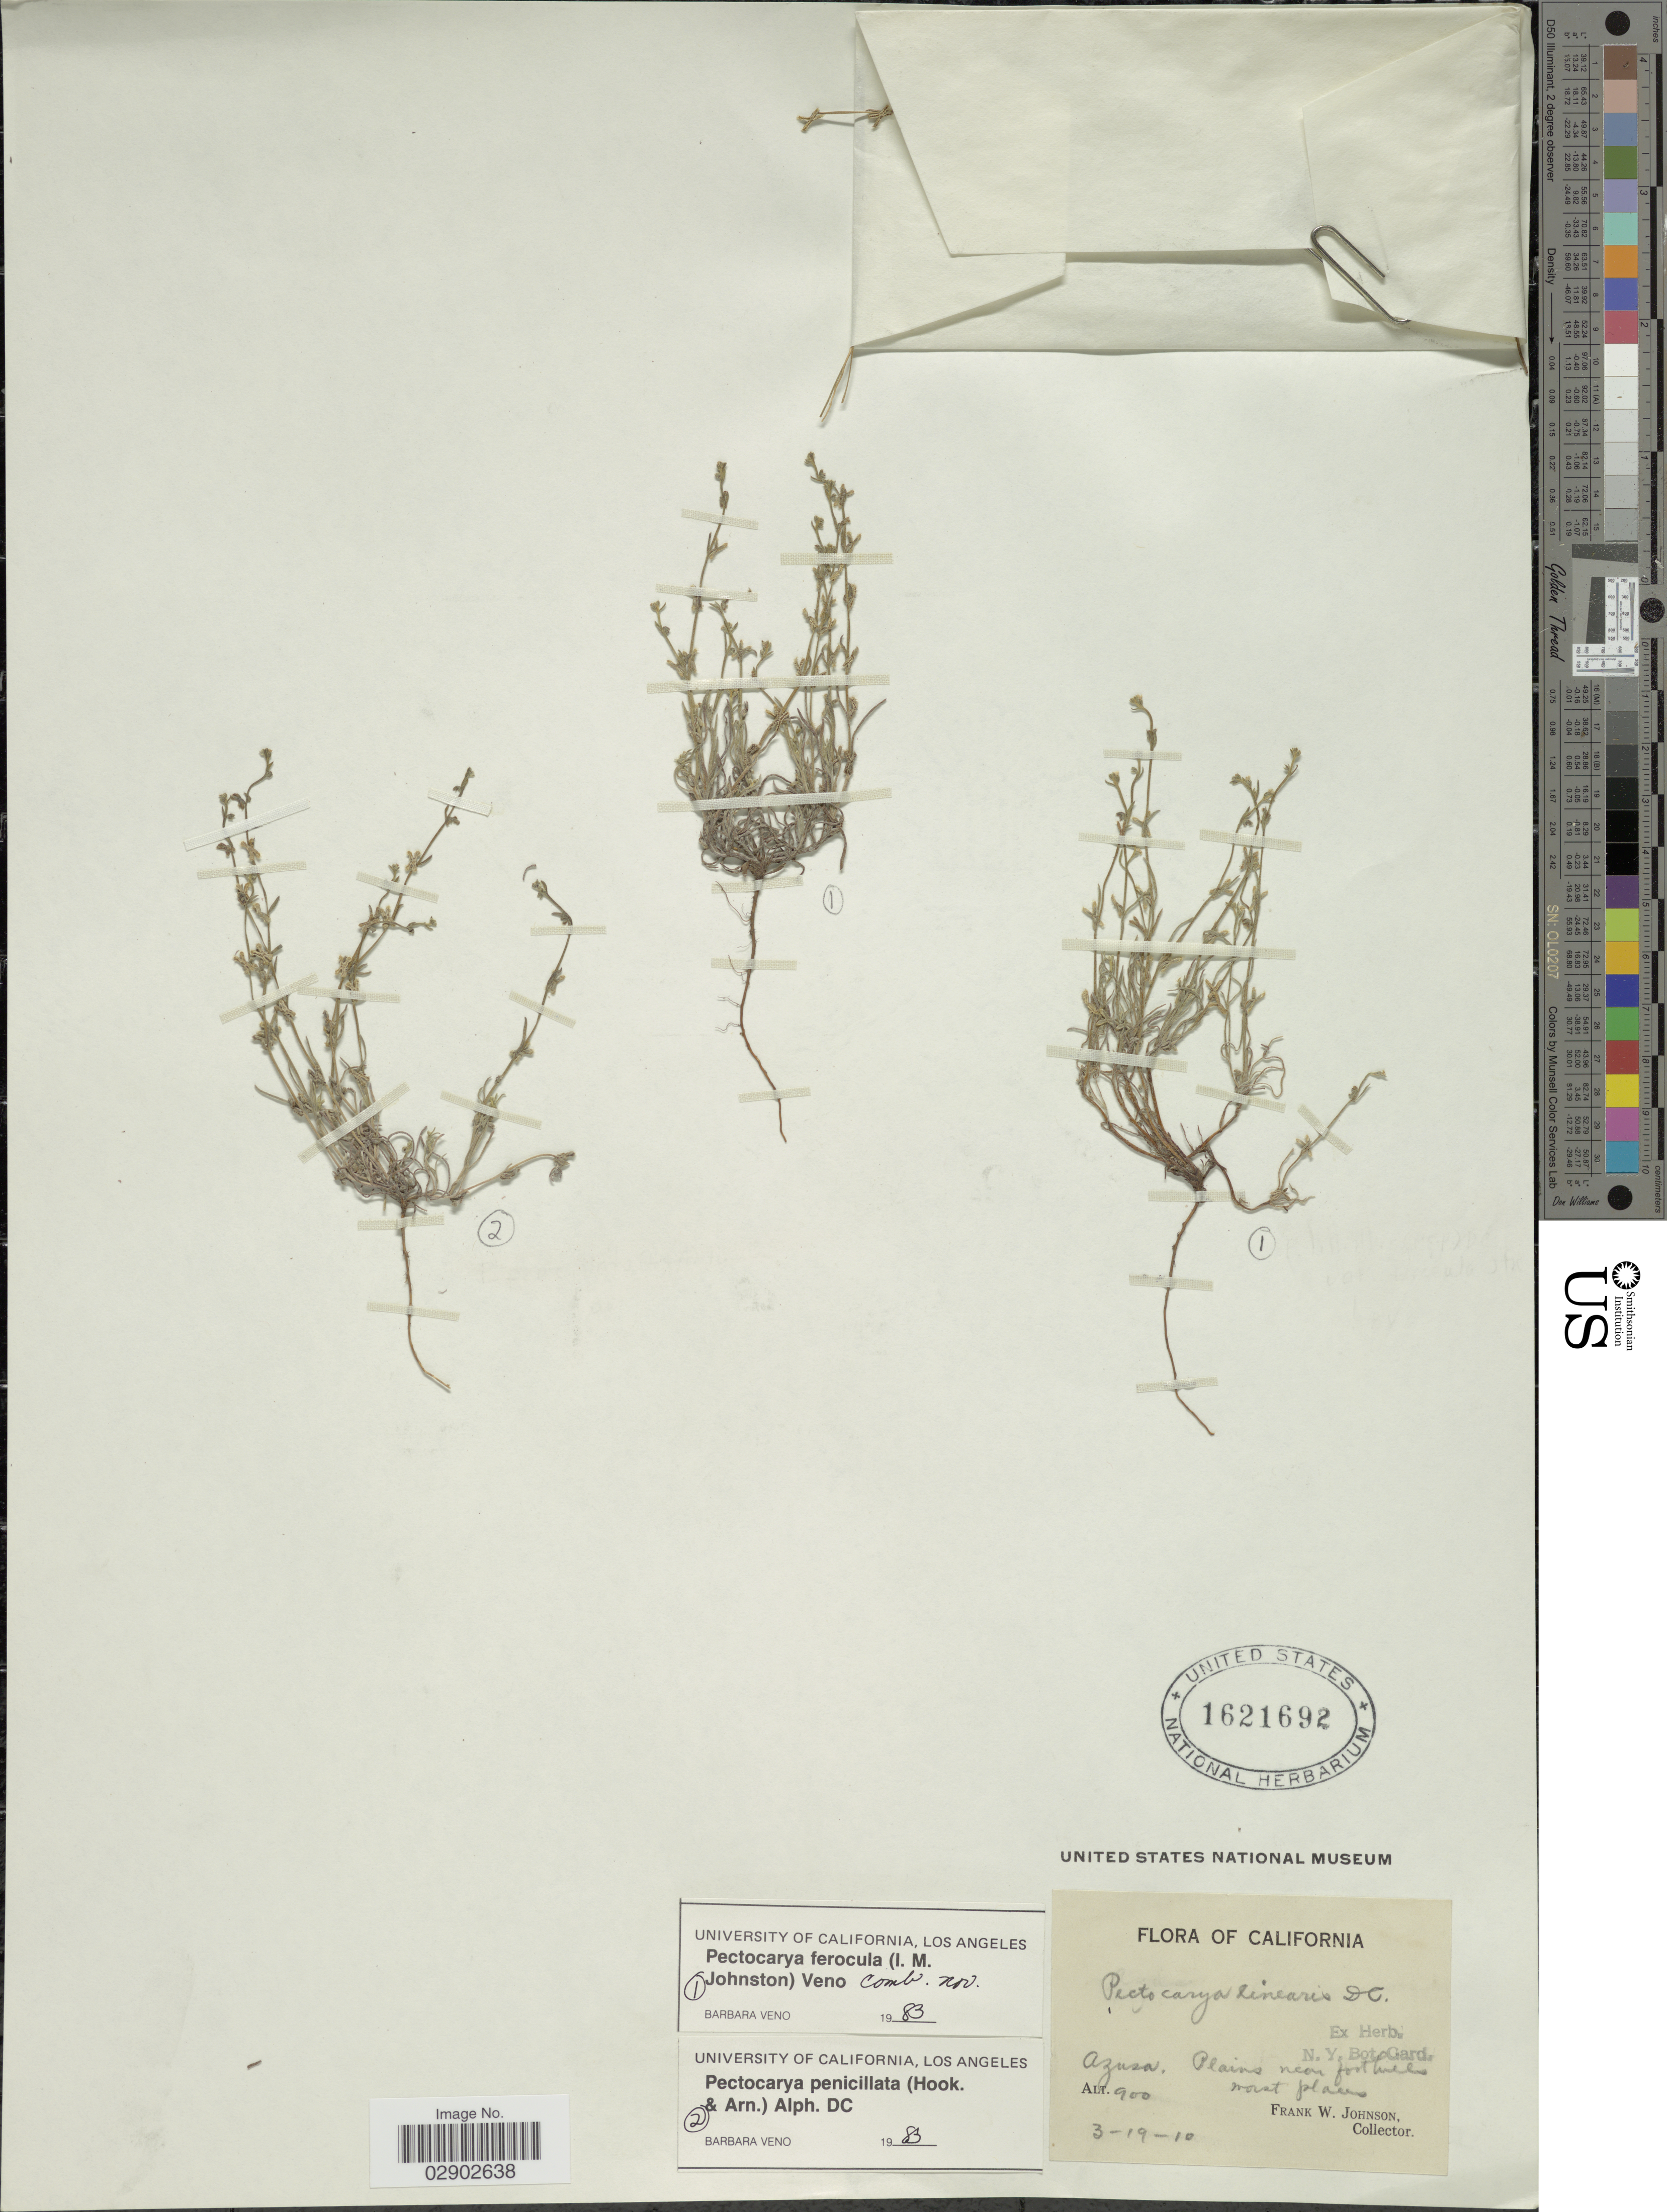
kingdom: Plantae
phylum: Tracheophyta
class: Magnoliopsida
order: Boraginales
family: Boraginaceae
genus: Pectocarya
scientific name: Pectocarya linearis subsp. ferocula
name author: (I.M. Johnst.) Thorne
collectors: F. W. Johnson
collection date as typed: Transcribed d/m/y: 19/3/10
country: United States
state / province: California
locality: Azusa. Plains near foothills moist places.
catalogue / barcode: US 1621692